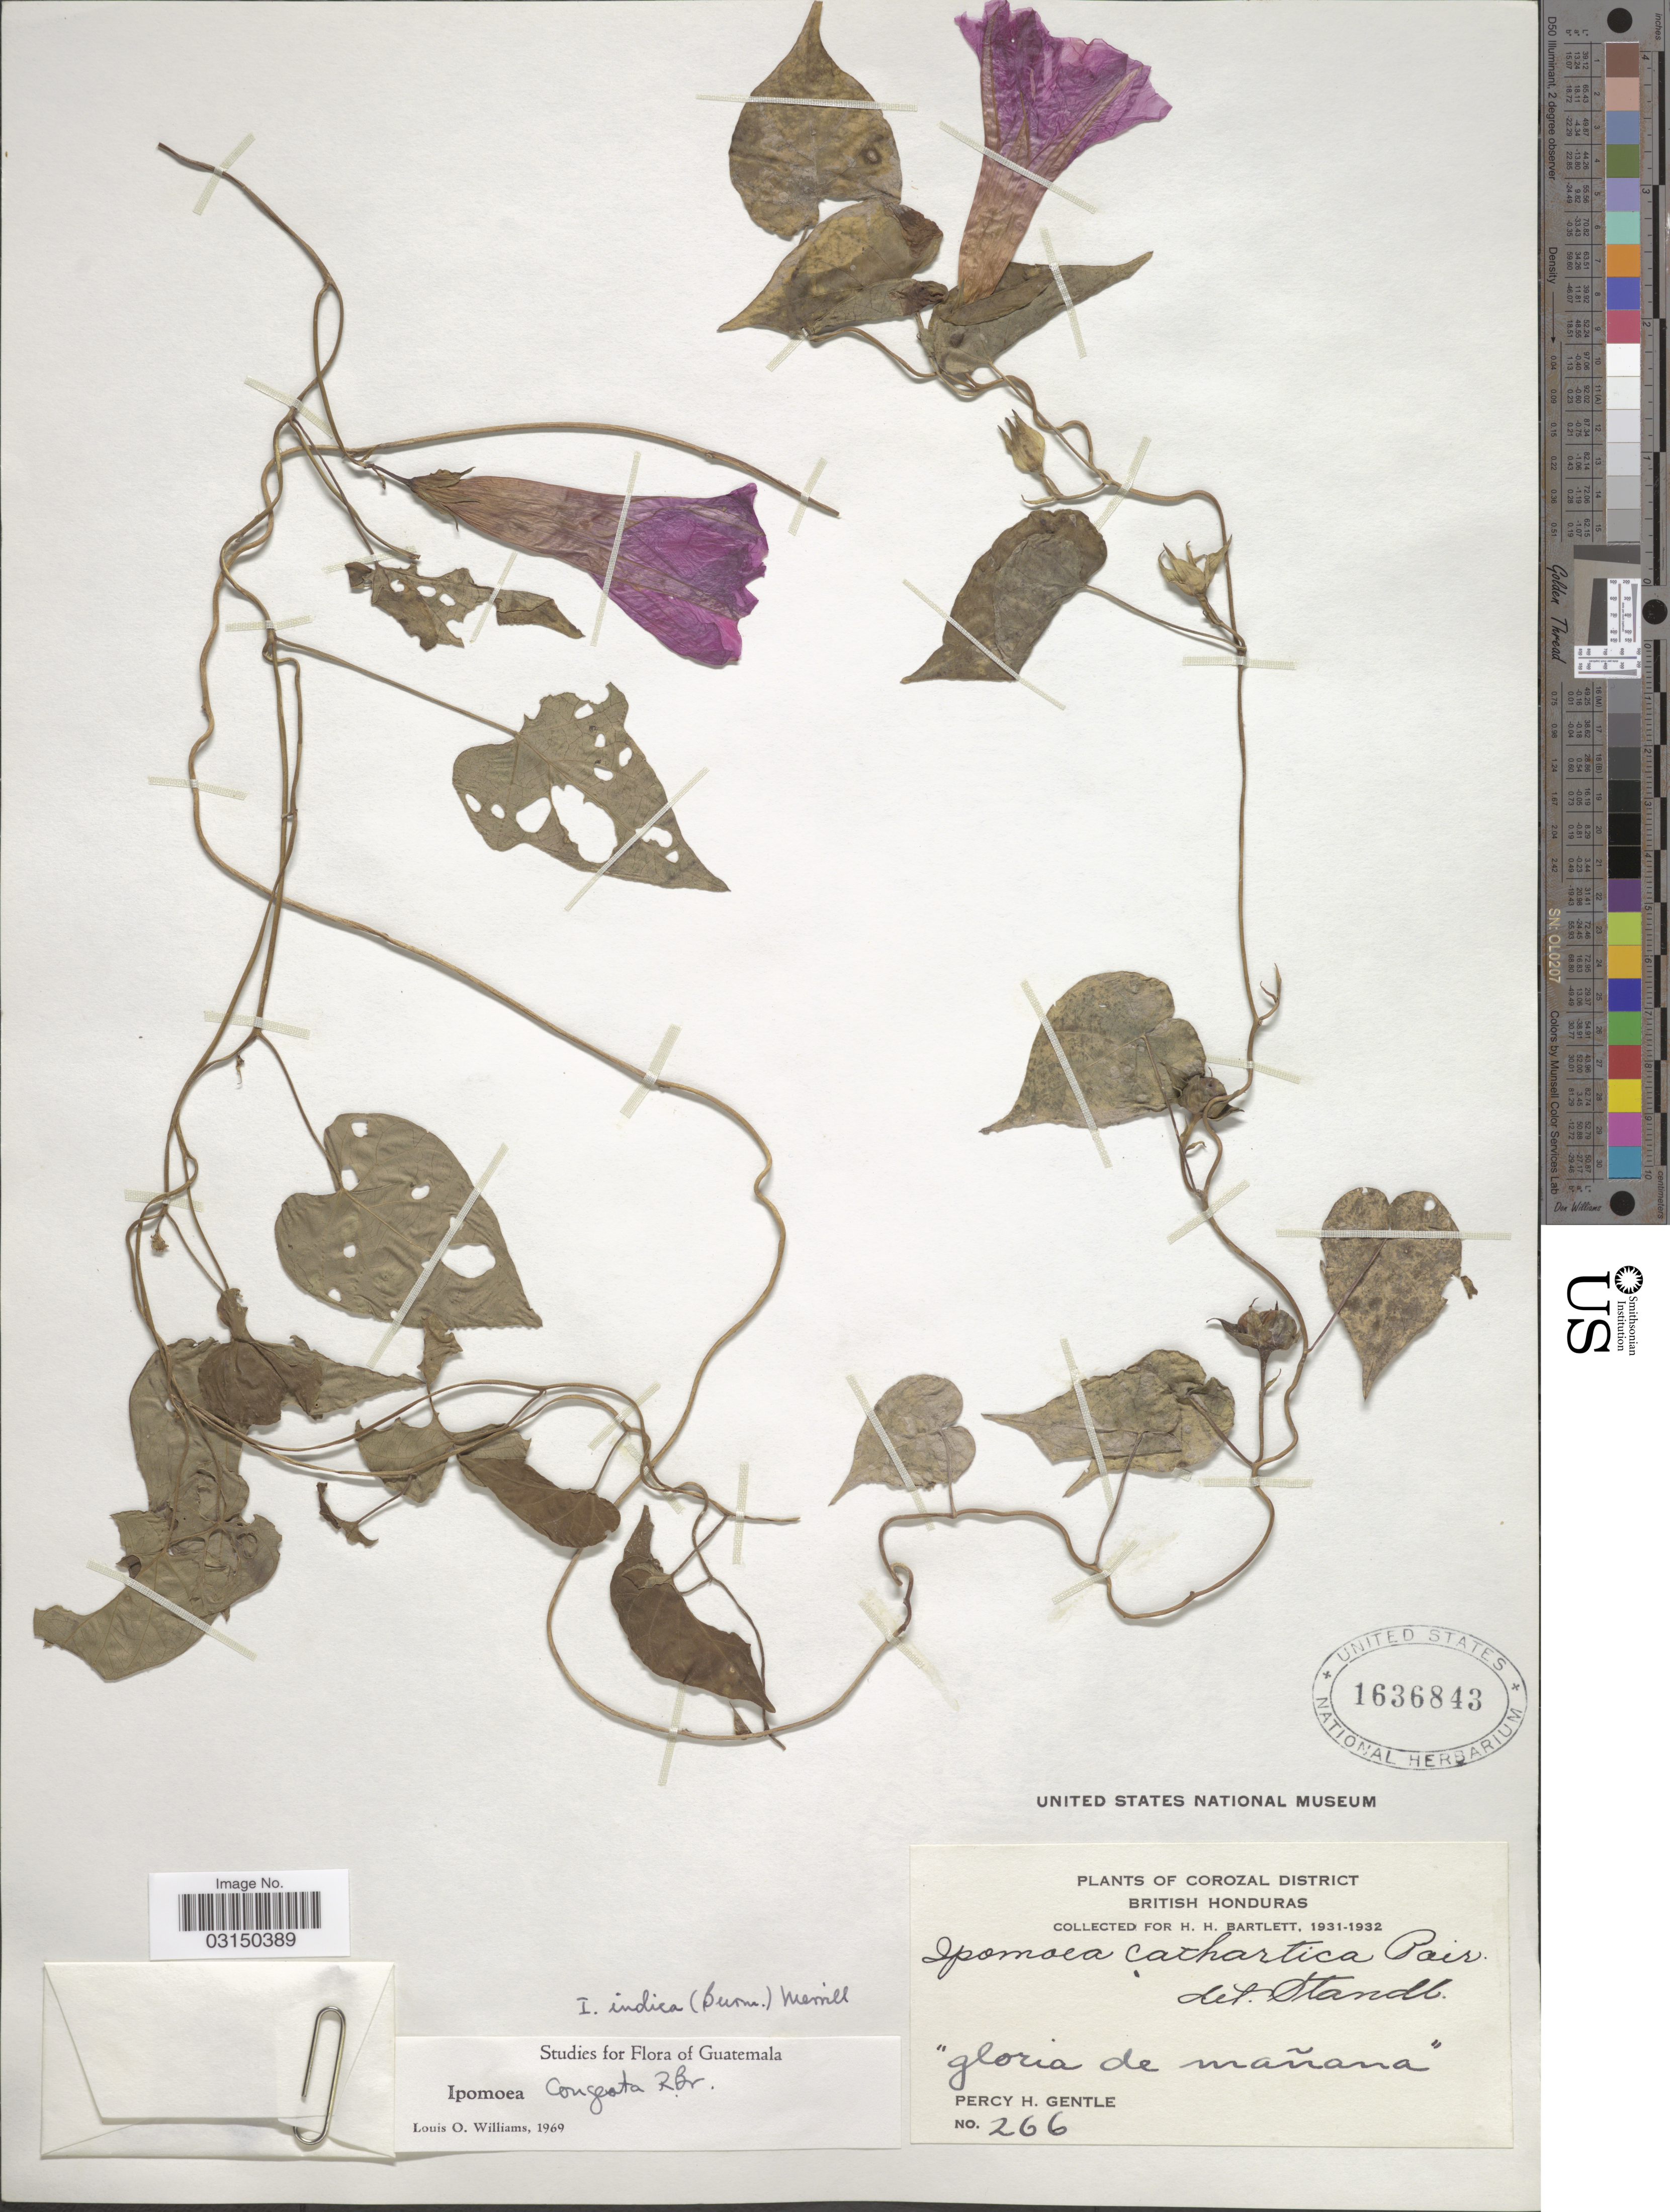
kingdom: Plantae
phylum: Tracheophyta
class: Magnoliopsida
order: Solanales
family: Convolvulaceae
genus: Ipomoea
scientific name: Ipomoea indica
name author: (Burm.) Merr.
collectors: P. H. Gentle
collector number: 266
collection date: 1931/1932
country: Belize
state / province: Corozal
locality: Corozal District. British Honduras.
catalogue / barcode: US 1636843